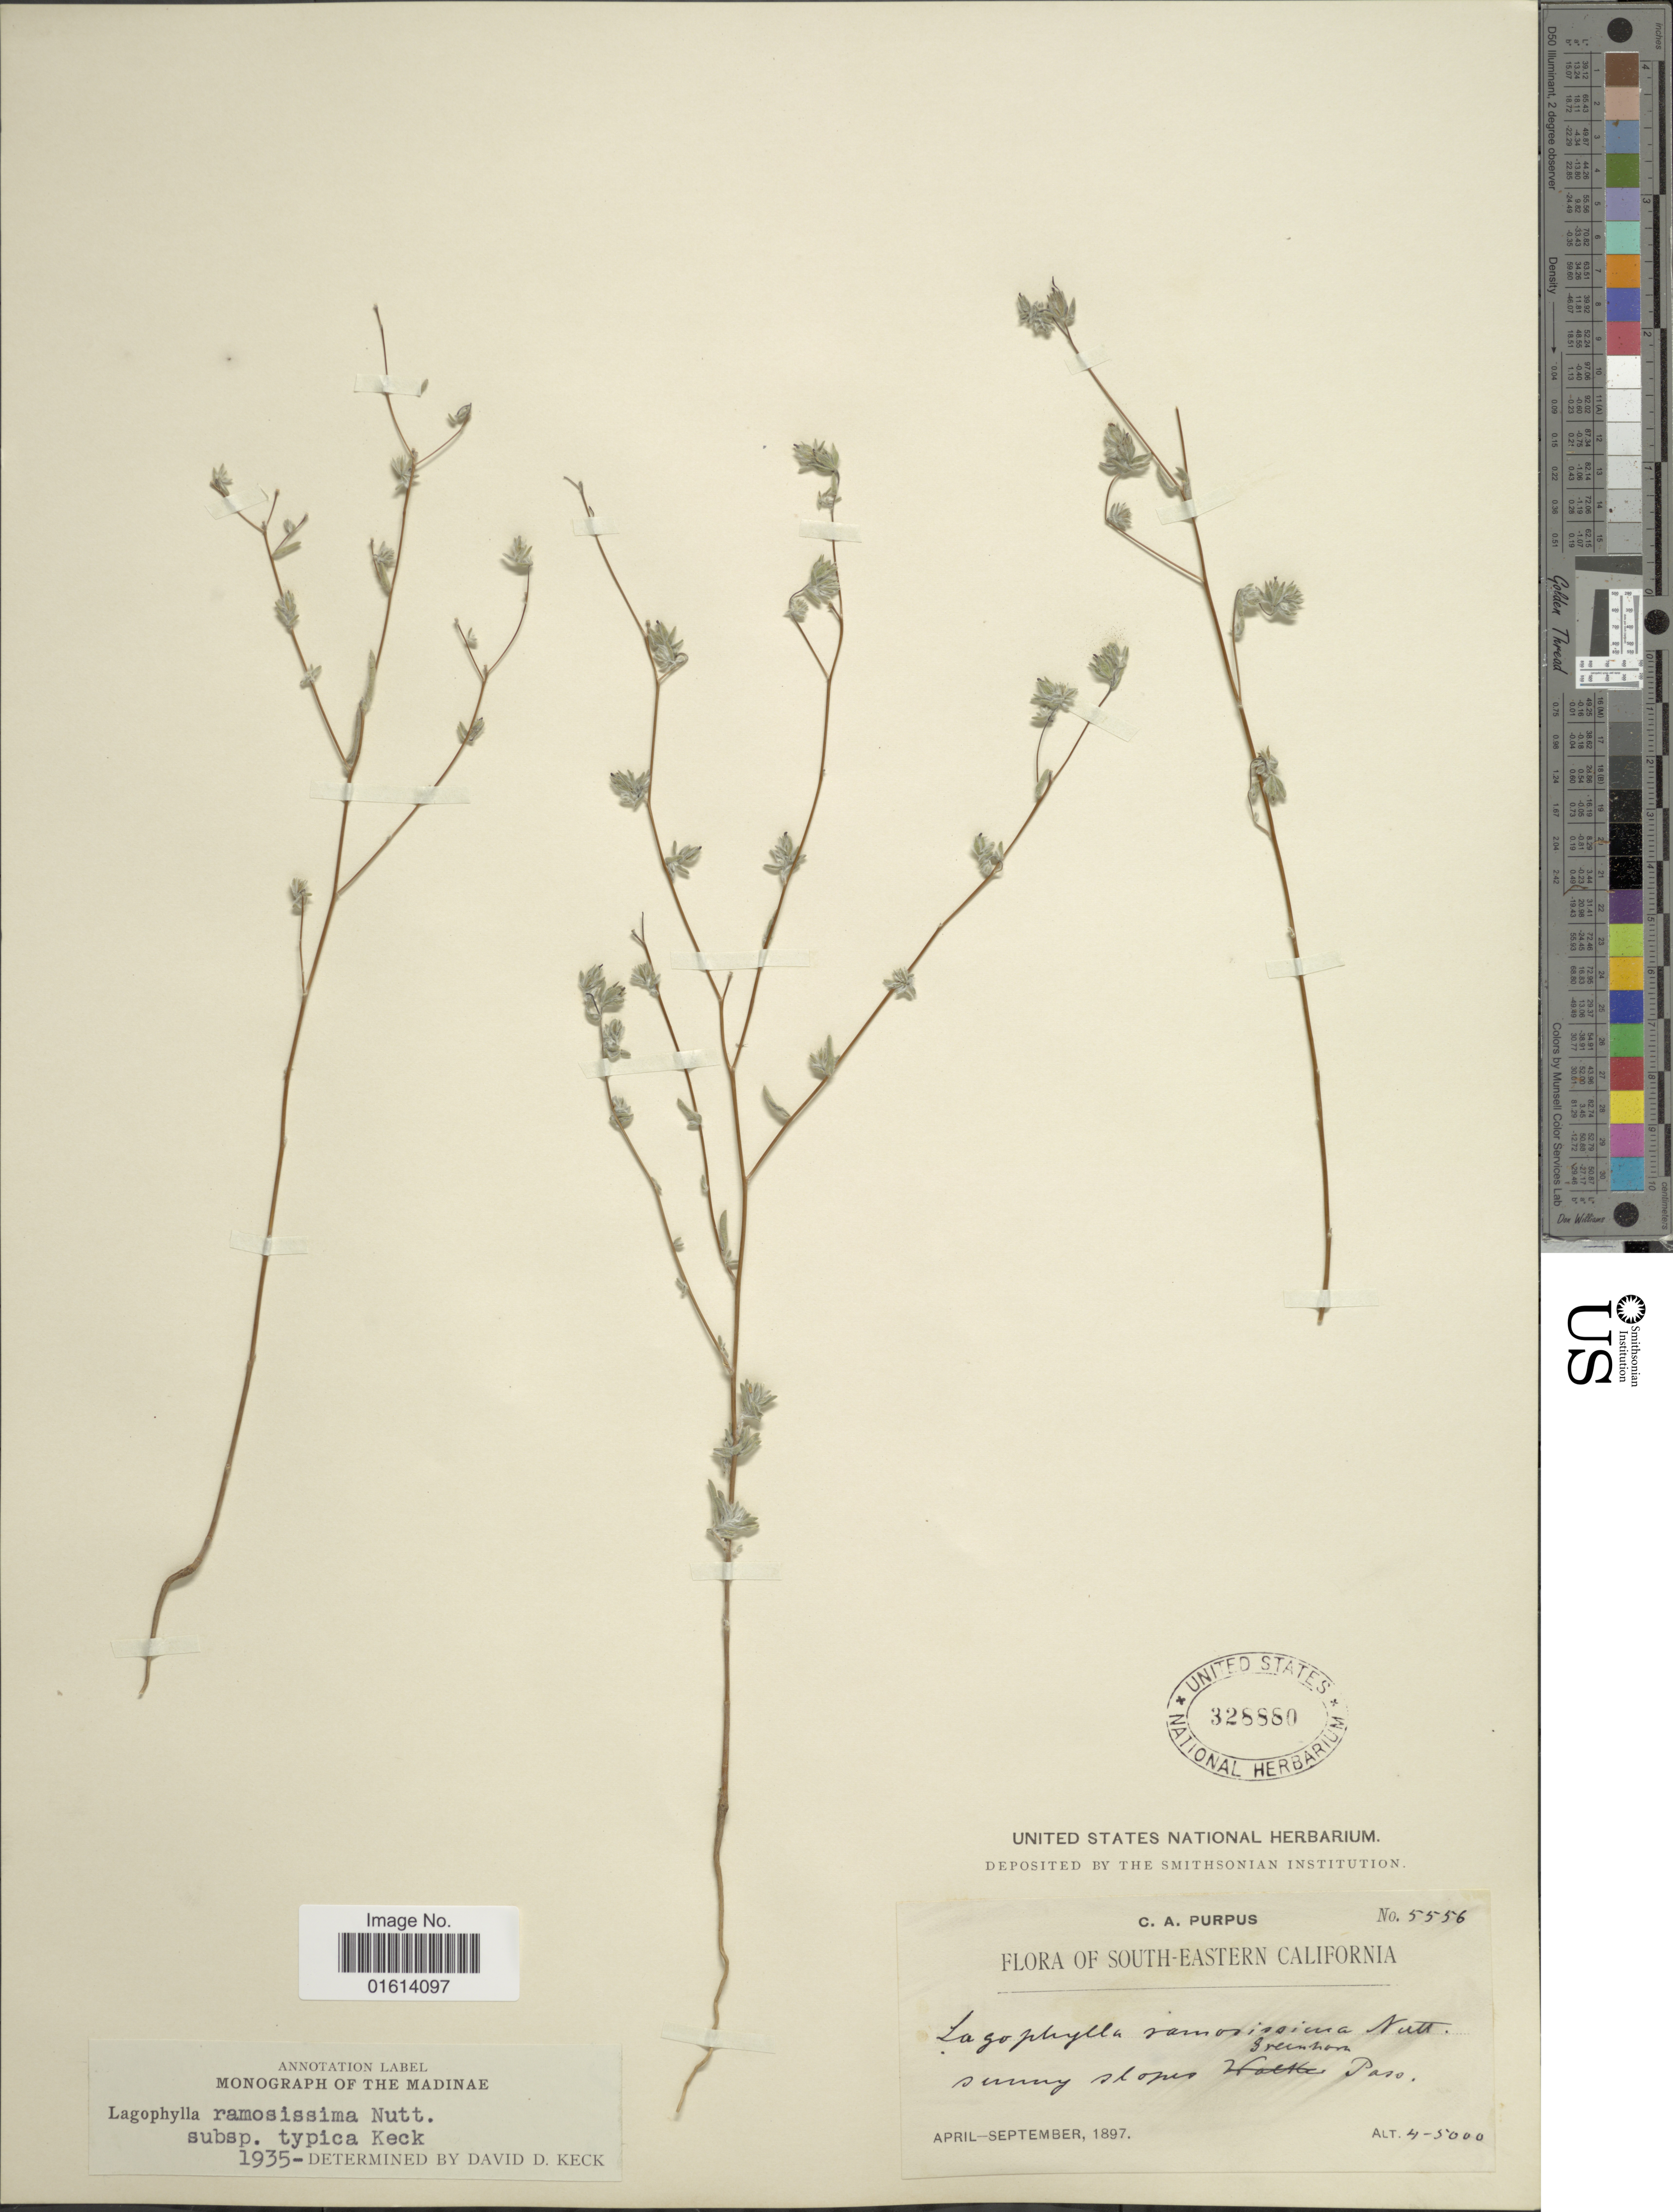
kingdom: Plantae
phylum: Tracheophyta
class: Magnoliopsida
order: Asterales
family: Asteraceae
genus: Lagophylla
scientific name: Lagophylla ramosissima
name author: Nutt.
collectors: C. A. Purpus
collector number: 5556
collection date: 1897-04/1897-09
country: United States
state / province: California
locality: South-Eastern California, sunny slopes Greenhorn Paso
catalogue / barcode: US 328880